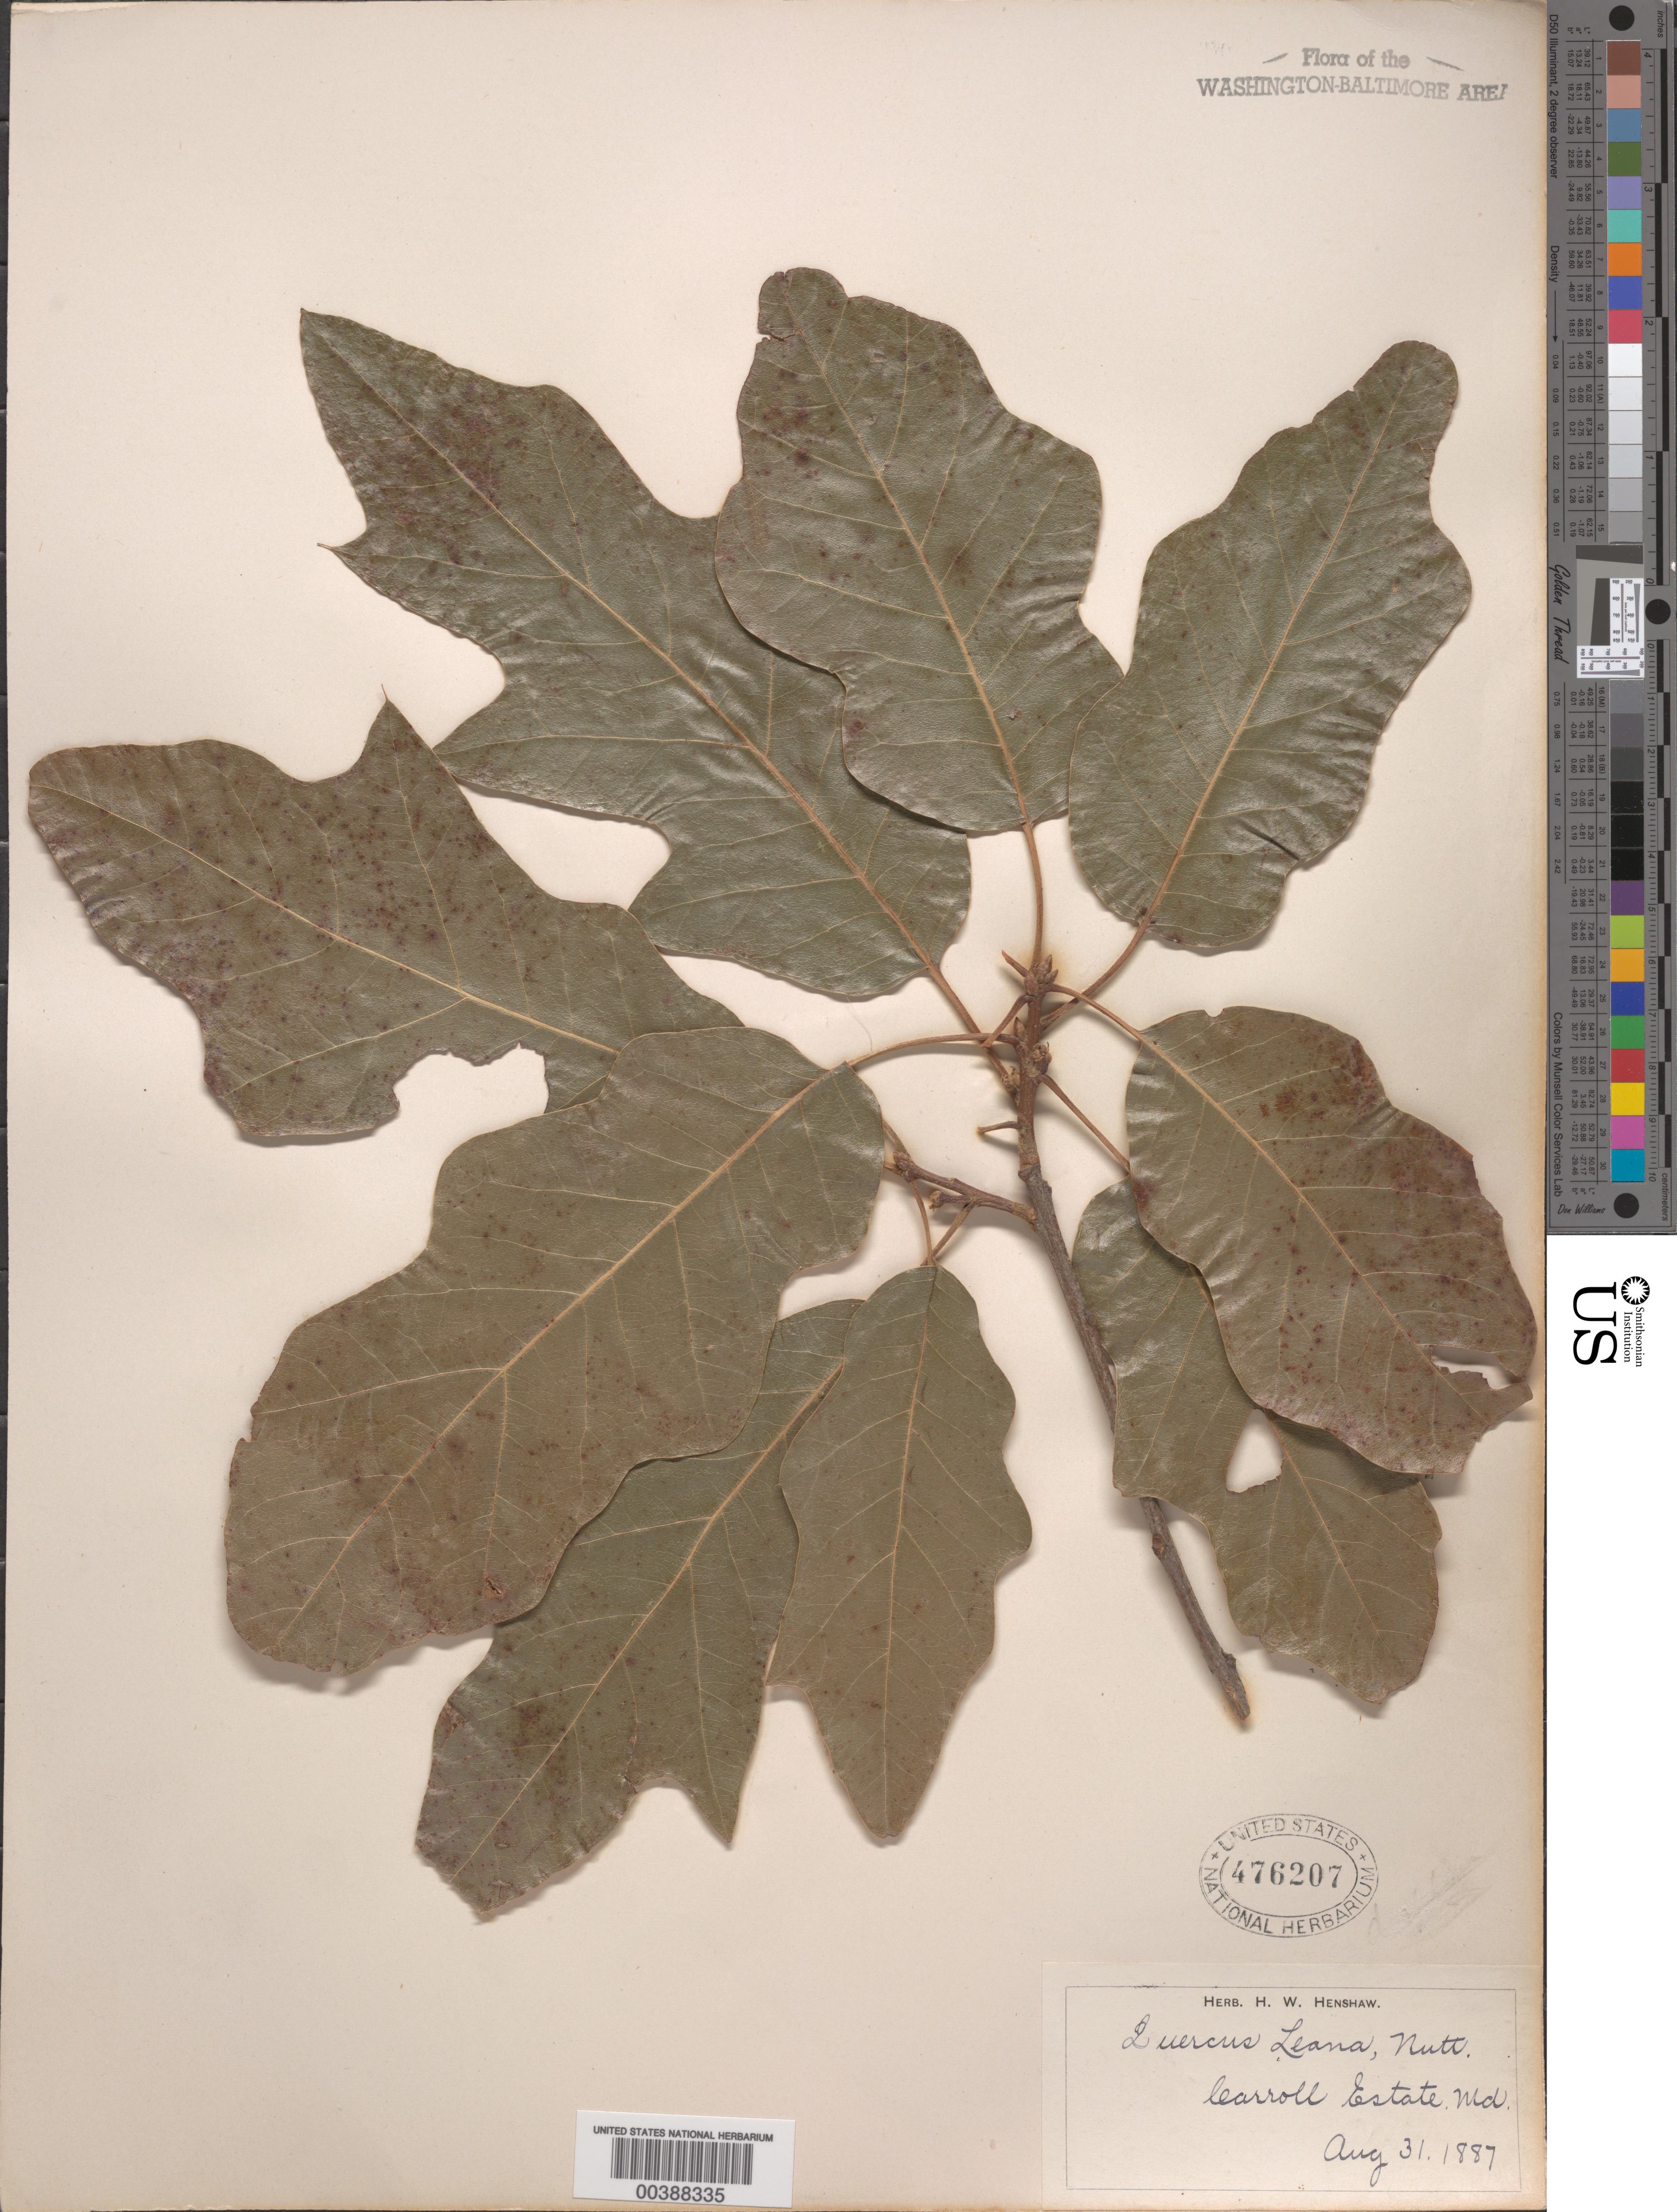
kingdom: Plantae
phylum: Tracheophyta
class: Magnoliopsida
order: Fagales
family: Fagaceae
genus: Quercus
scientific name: Quercus x leana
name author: Nutt.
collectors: H. Henshaw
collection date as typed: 31 Aug 1887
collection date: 1887-08-31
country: United States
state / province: District of Columbia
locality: Caroll Estate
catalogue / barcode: US 476207